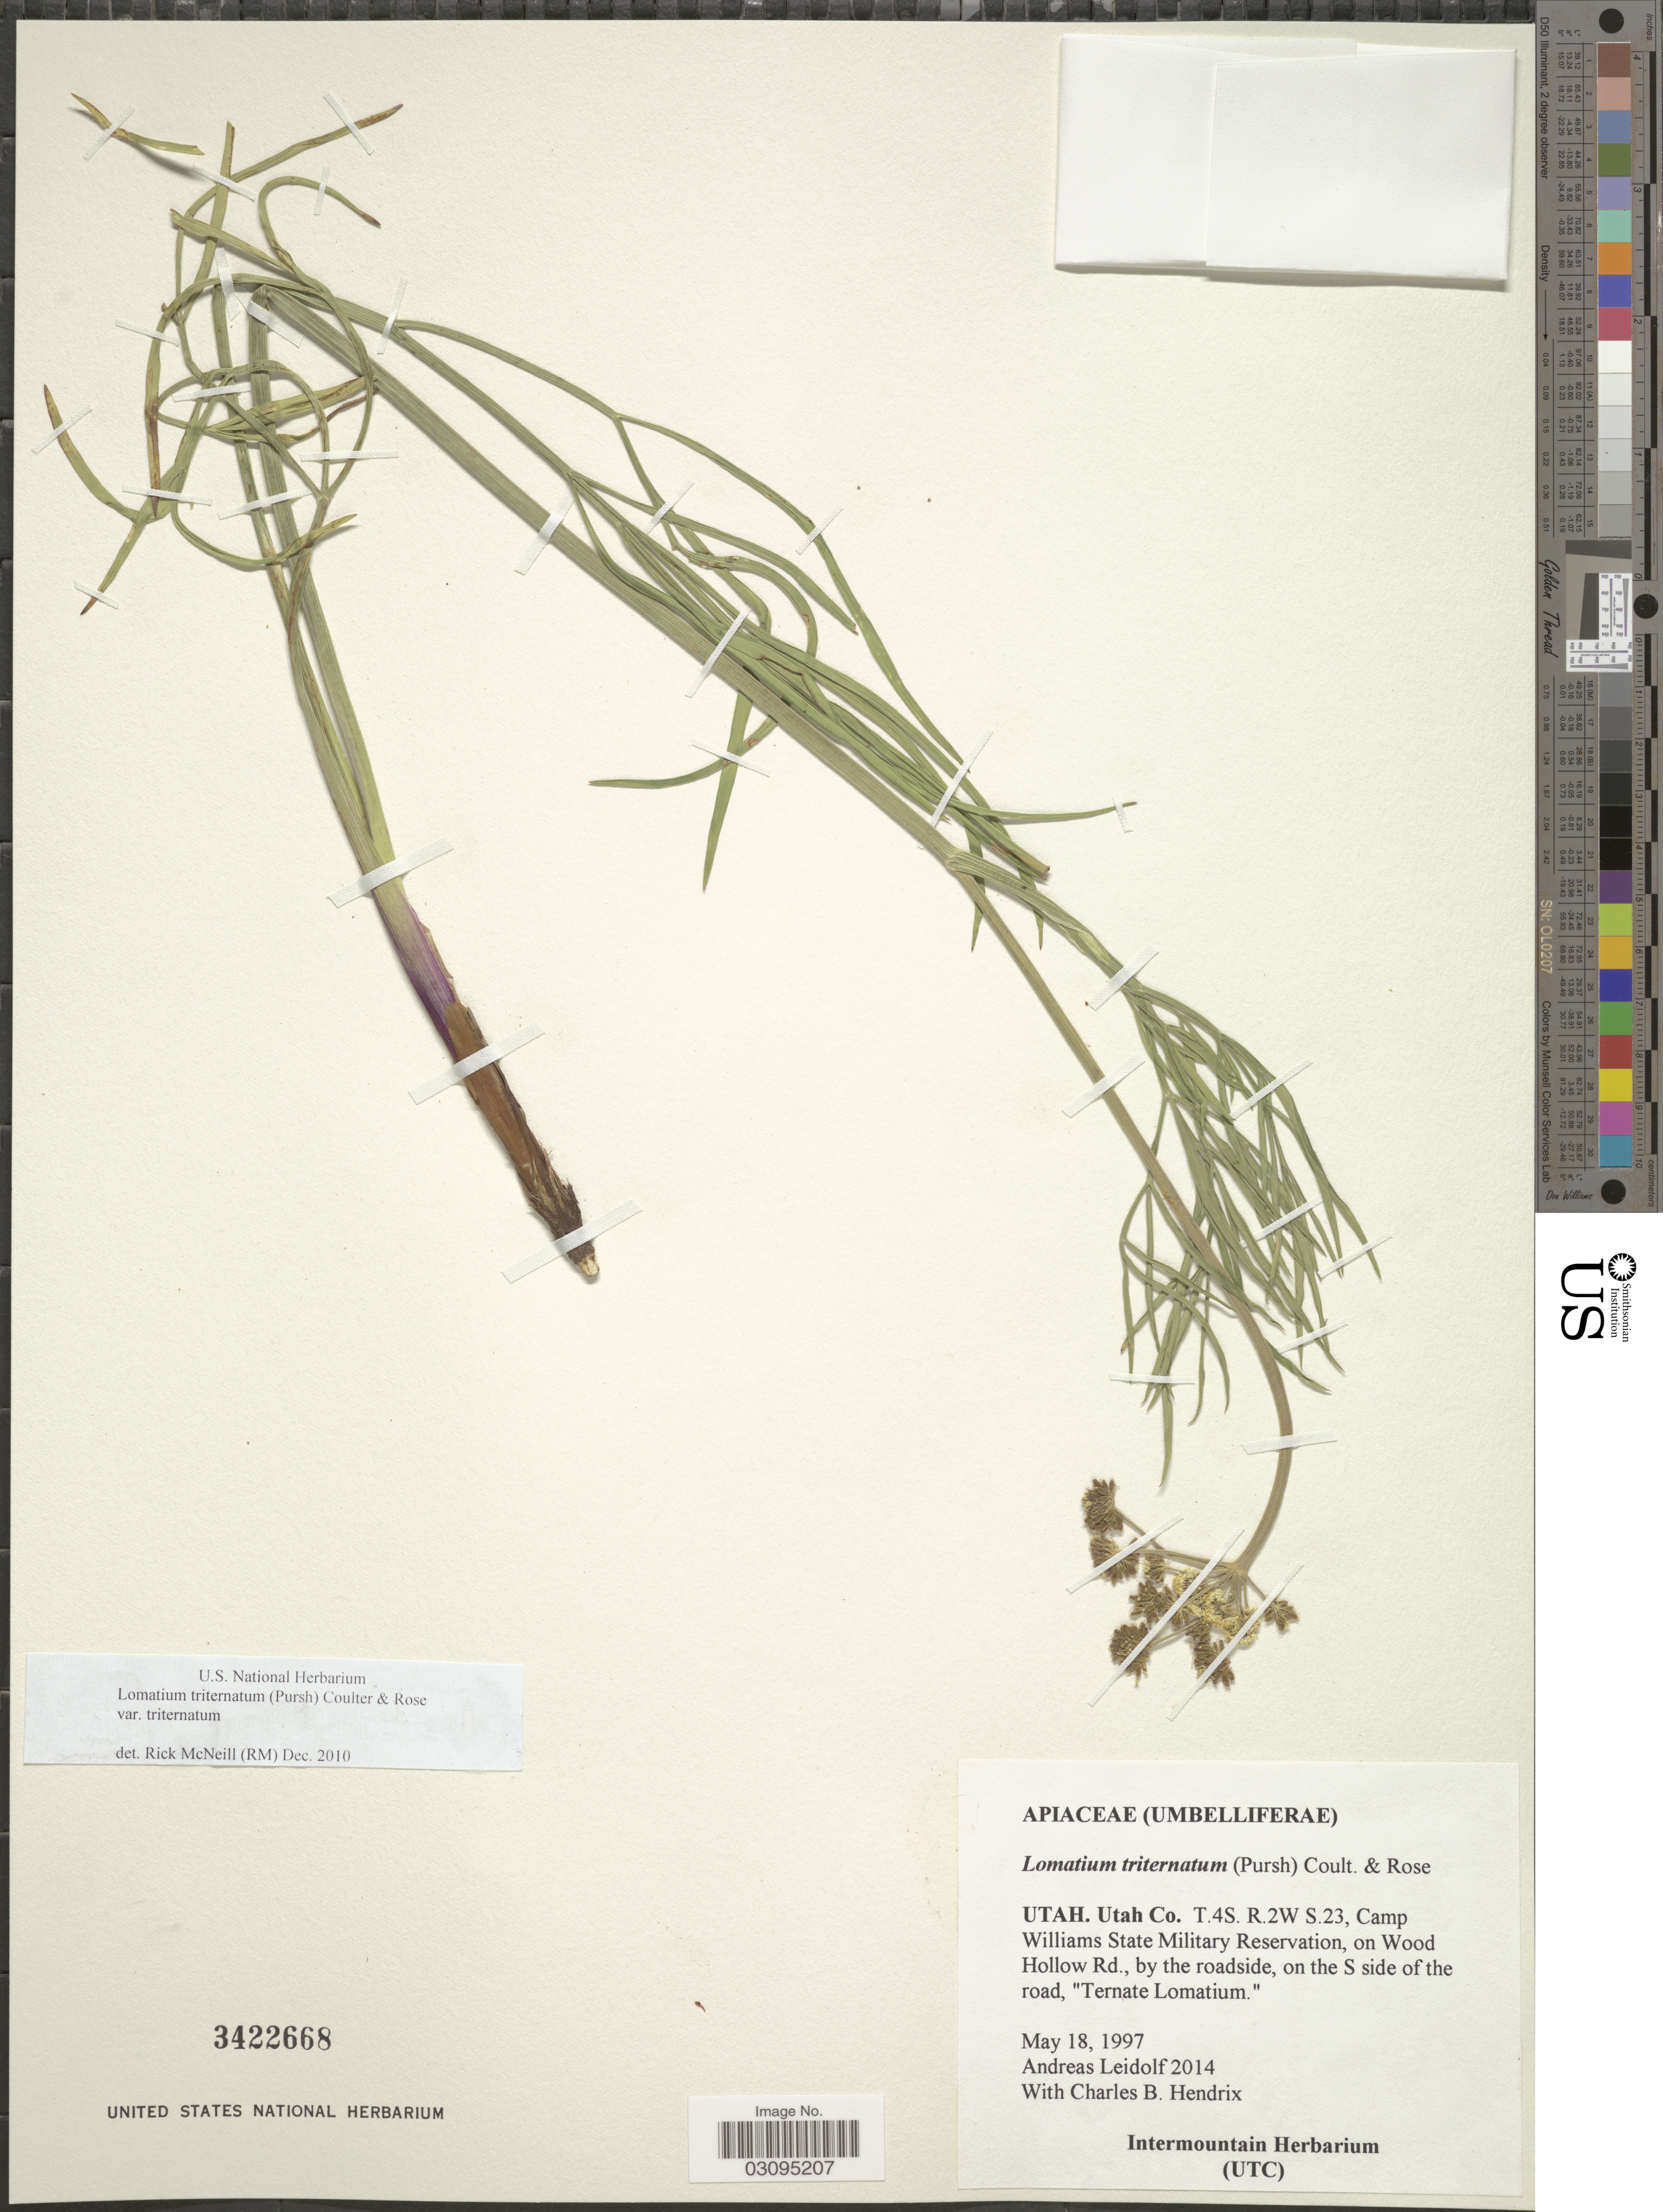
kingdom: Plantae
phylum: Tracheophyta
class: Magnoliopsida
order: Apiales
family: Apiaceae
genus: Lomatium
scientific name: Lomatium triternatum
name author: (Pursh) J.M. Coult. & Rose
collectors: A. Leidolf & C. Hendrix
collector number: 2014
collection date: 1997-05-18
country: United States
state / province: Utah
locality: Utah Co. T4S, R2W, S23, Camp Williams State Military Reservation, on Wood Hollow Rd, by the roadside, on the S side of the road, "Ternate Lomatium".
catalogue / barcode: US 3422668